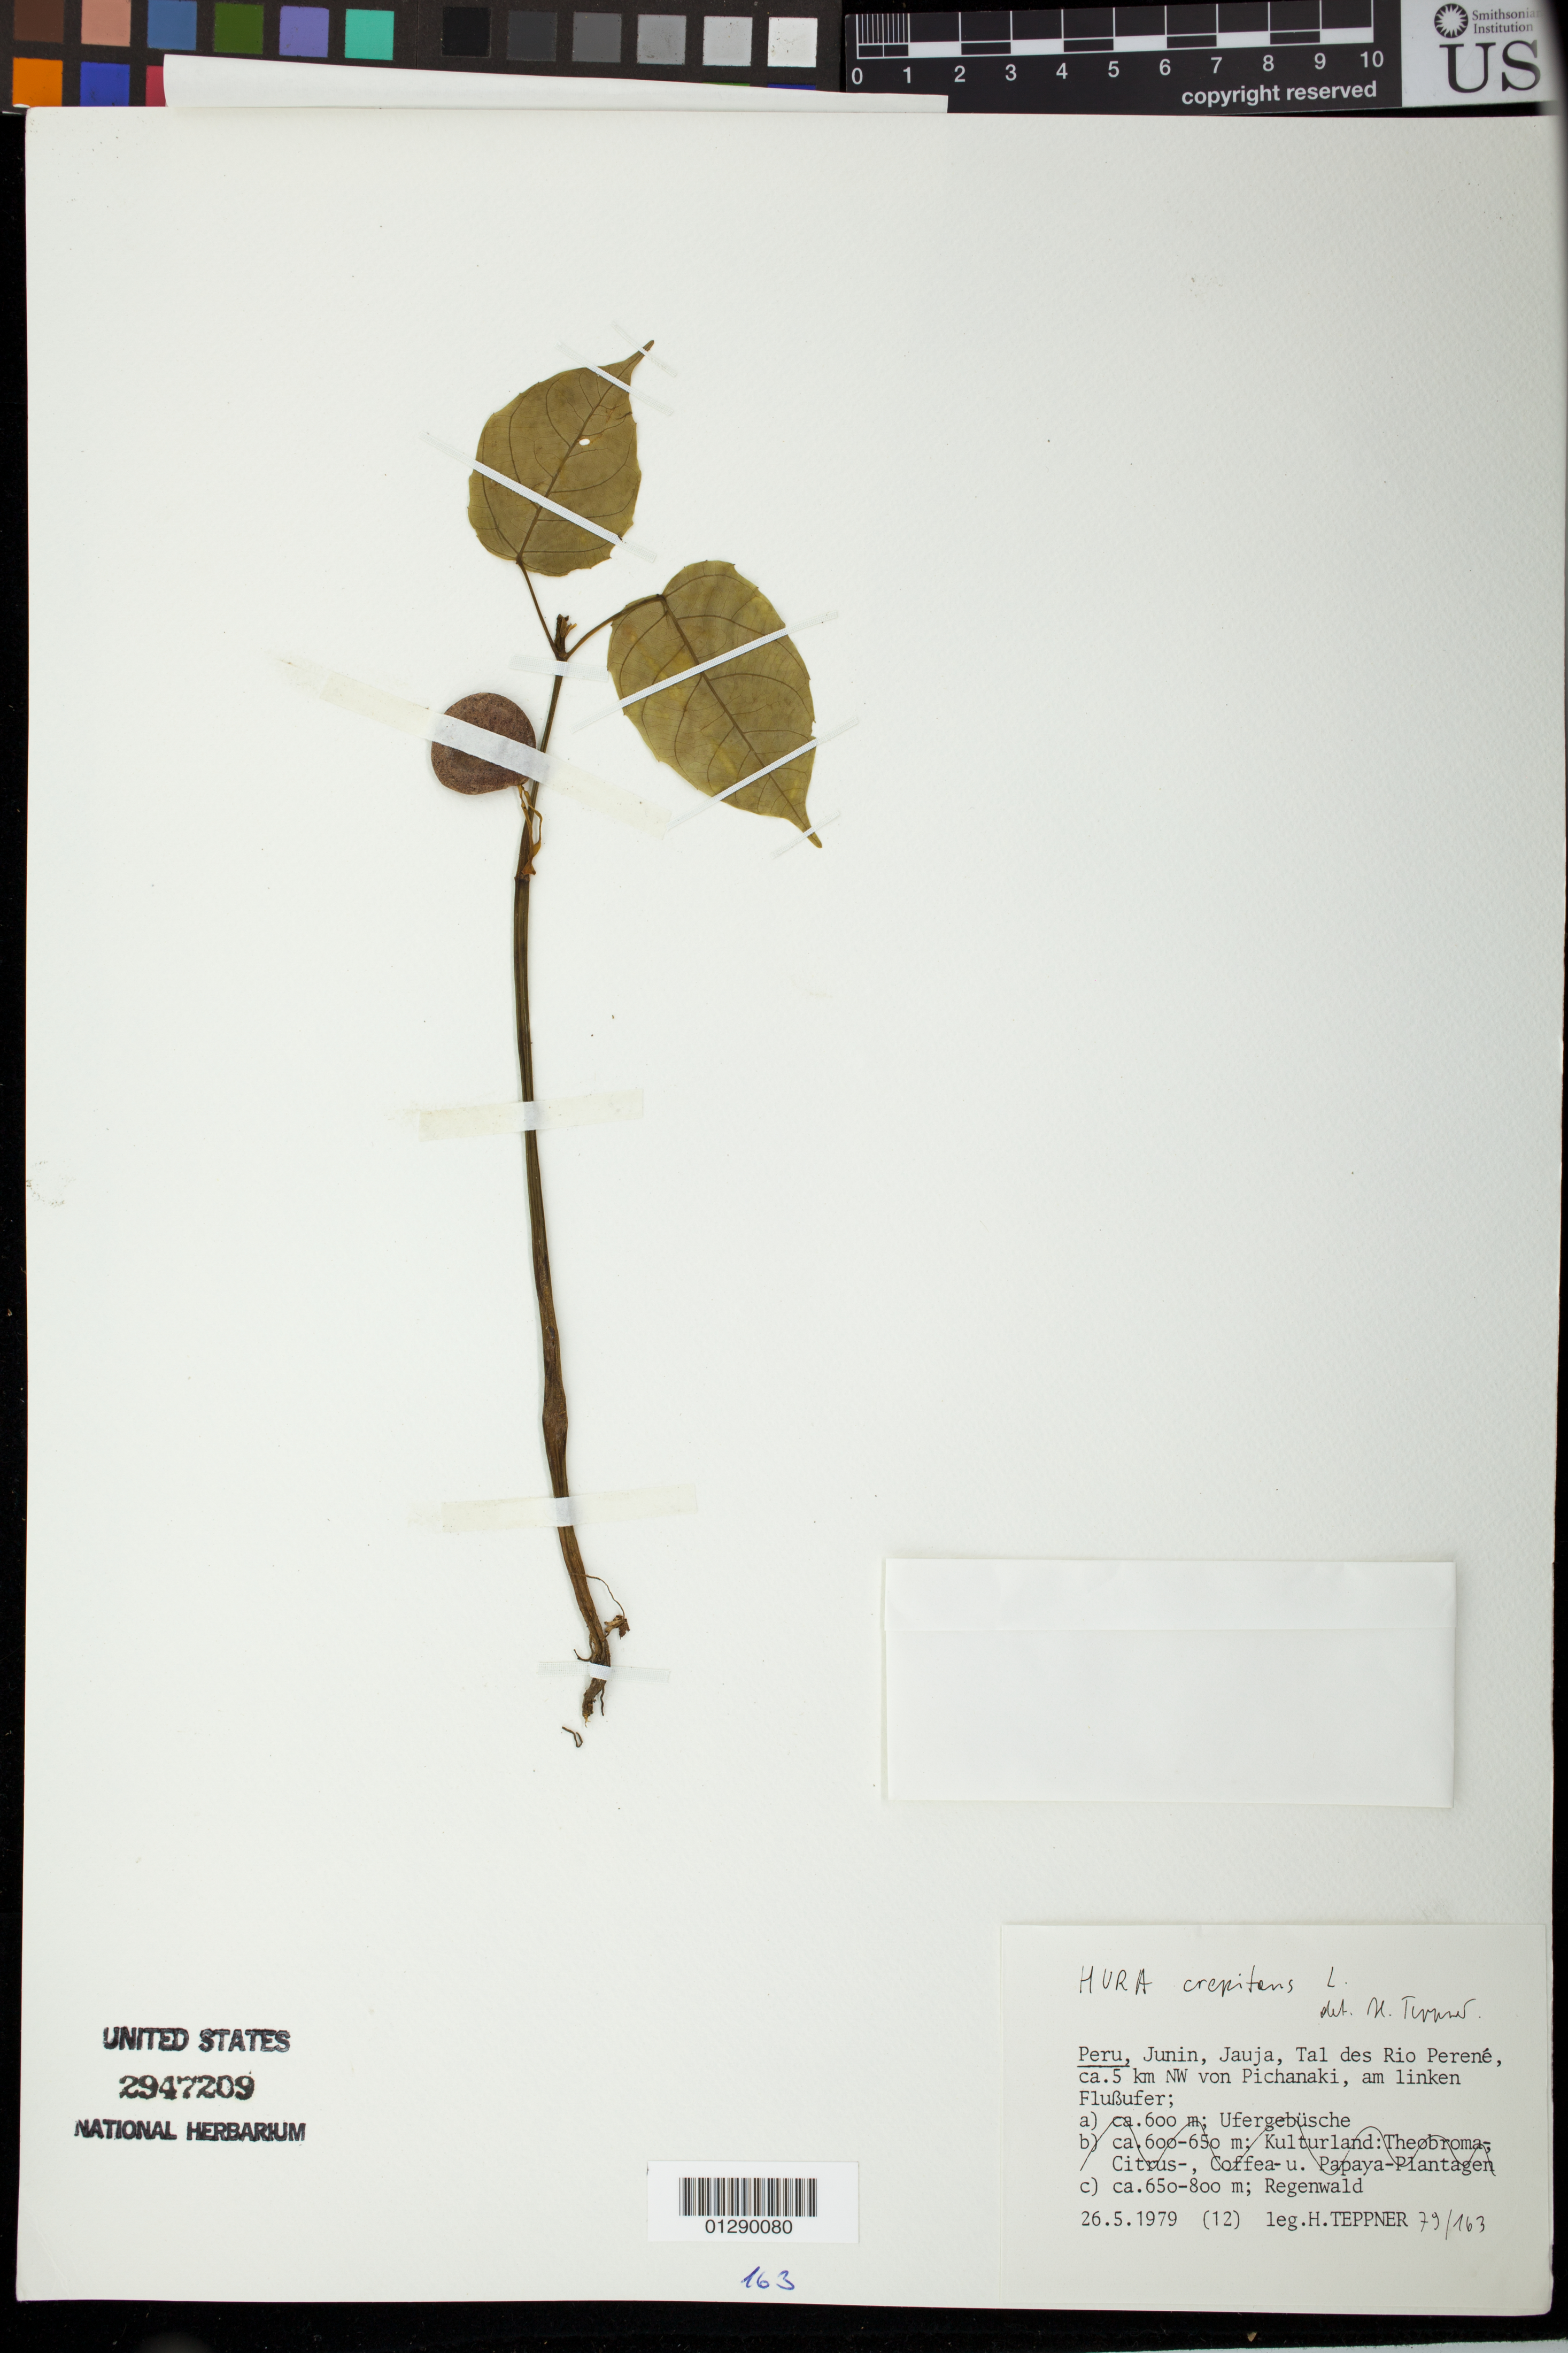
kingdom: Plantae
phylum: Tracheophyta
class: Magnoliopsida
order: Malpighiales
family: Euphorbiaceae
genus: Hura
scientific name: Hura crepitans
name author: L.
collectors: H. Teppner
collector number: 163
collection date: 1979-05-26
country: Peru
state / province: Junín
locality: Jauja, Tal des Rio Perene, ca. 5 km NW von Pichanaki,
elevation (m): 650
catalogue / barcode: US 2947209